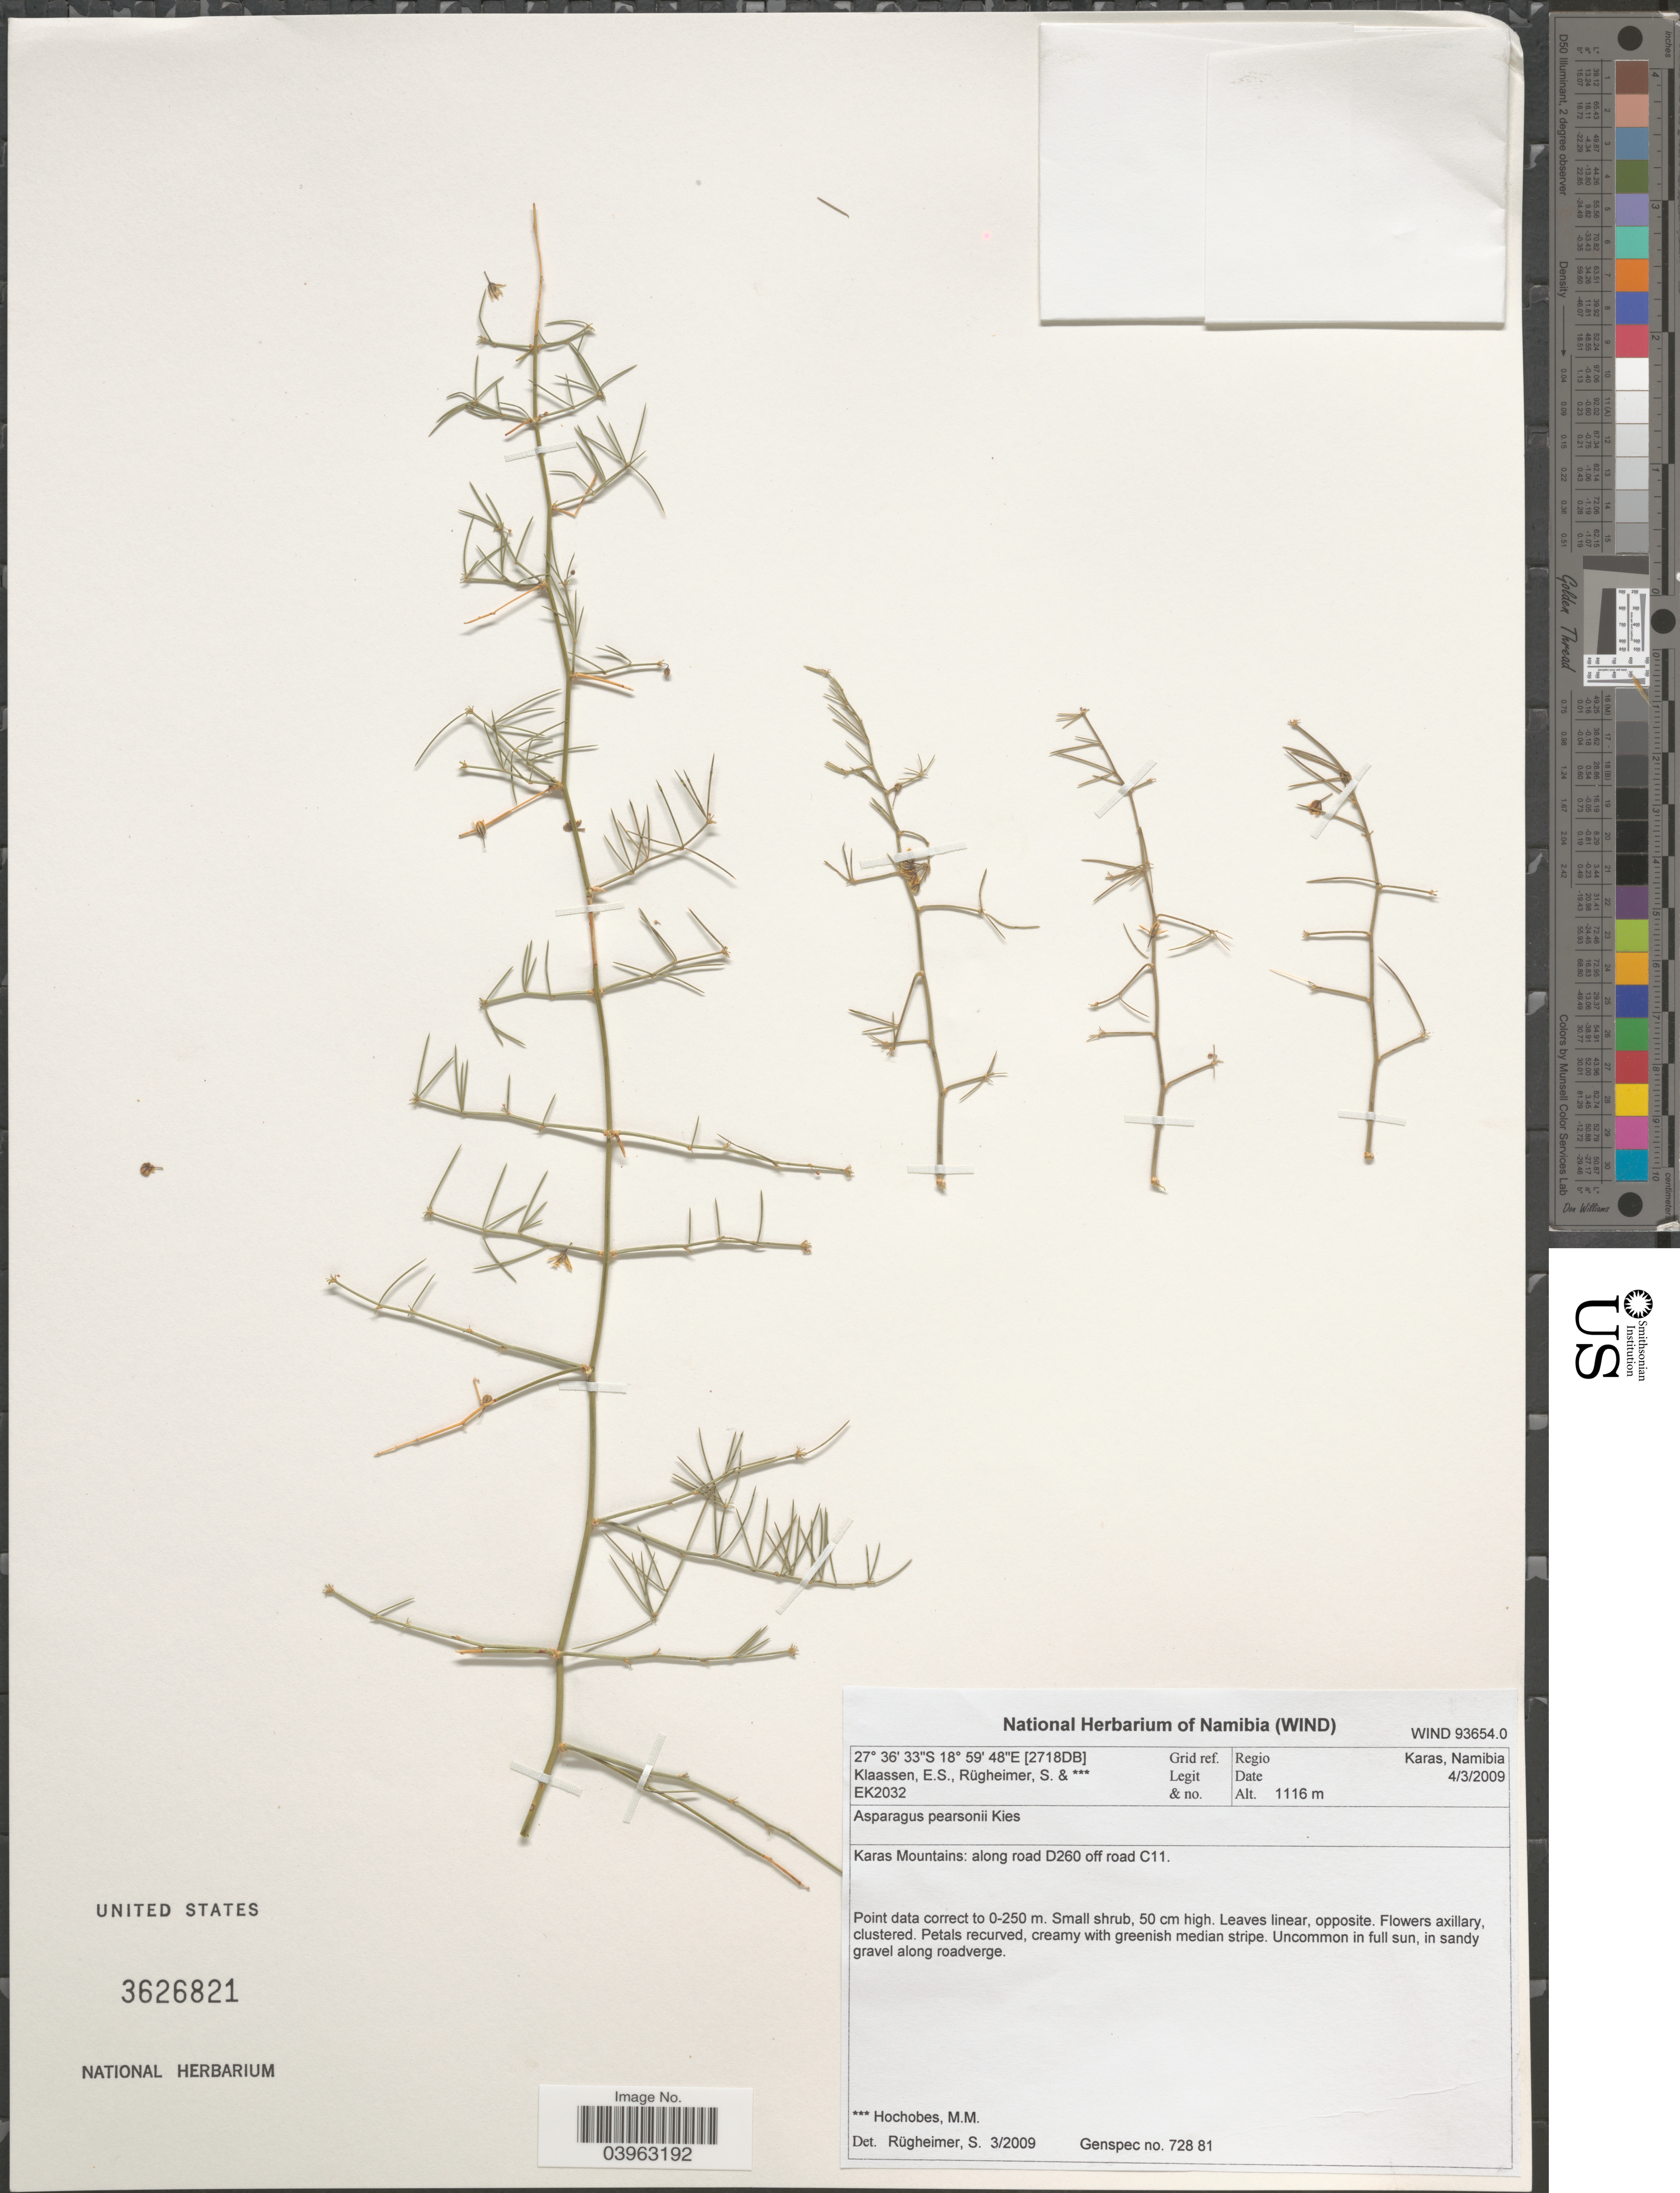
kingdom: Plantae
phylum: Tracheophyta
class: Liliopsida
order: Asparagales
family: Asparagaceae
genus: Asparagus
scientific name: Asparagus pearsonii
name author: Kies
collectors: E. S. Klaassen, S. Rugheimer & M. Hochobes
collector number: EK2032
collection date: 2009-03-04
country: Namibia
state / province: Karas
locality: Grid ref. [2718DB]. Regio Karas. Karas Mountains: along road D260 off road C11.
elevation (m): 1116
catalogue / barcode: US 3626821